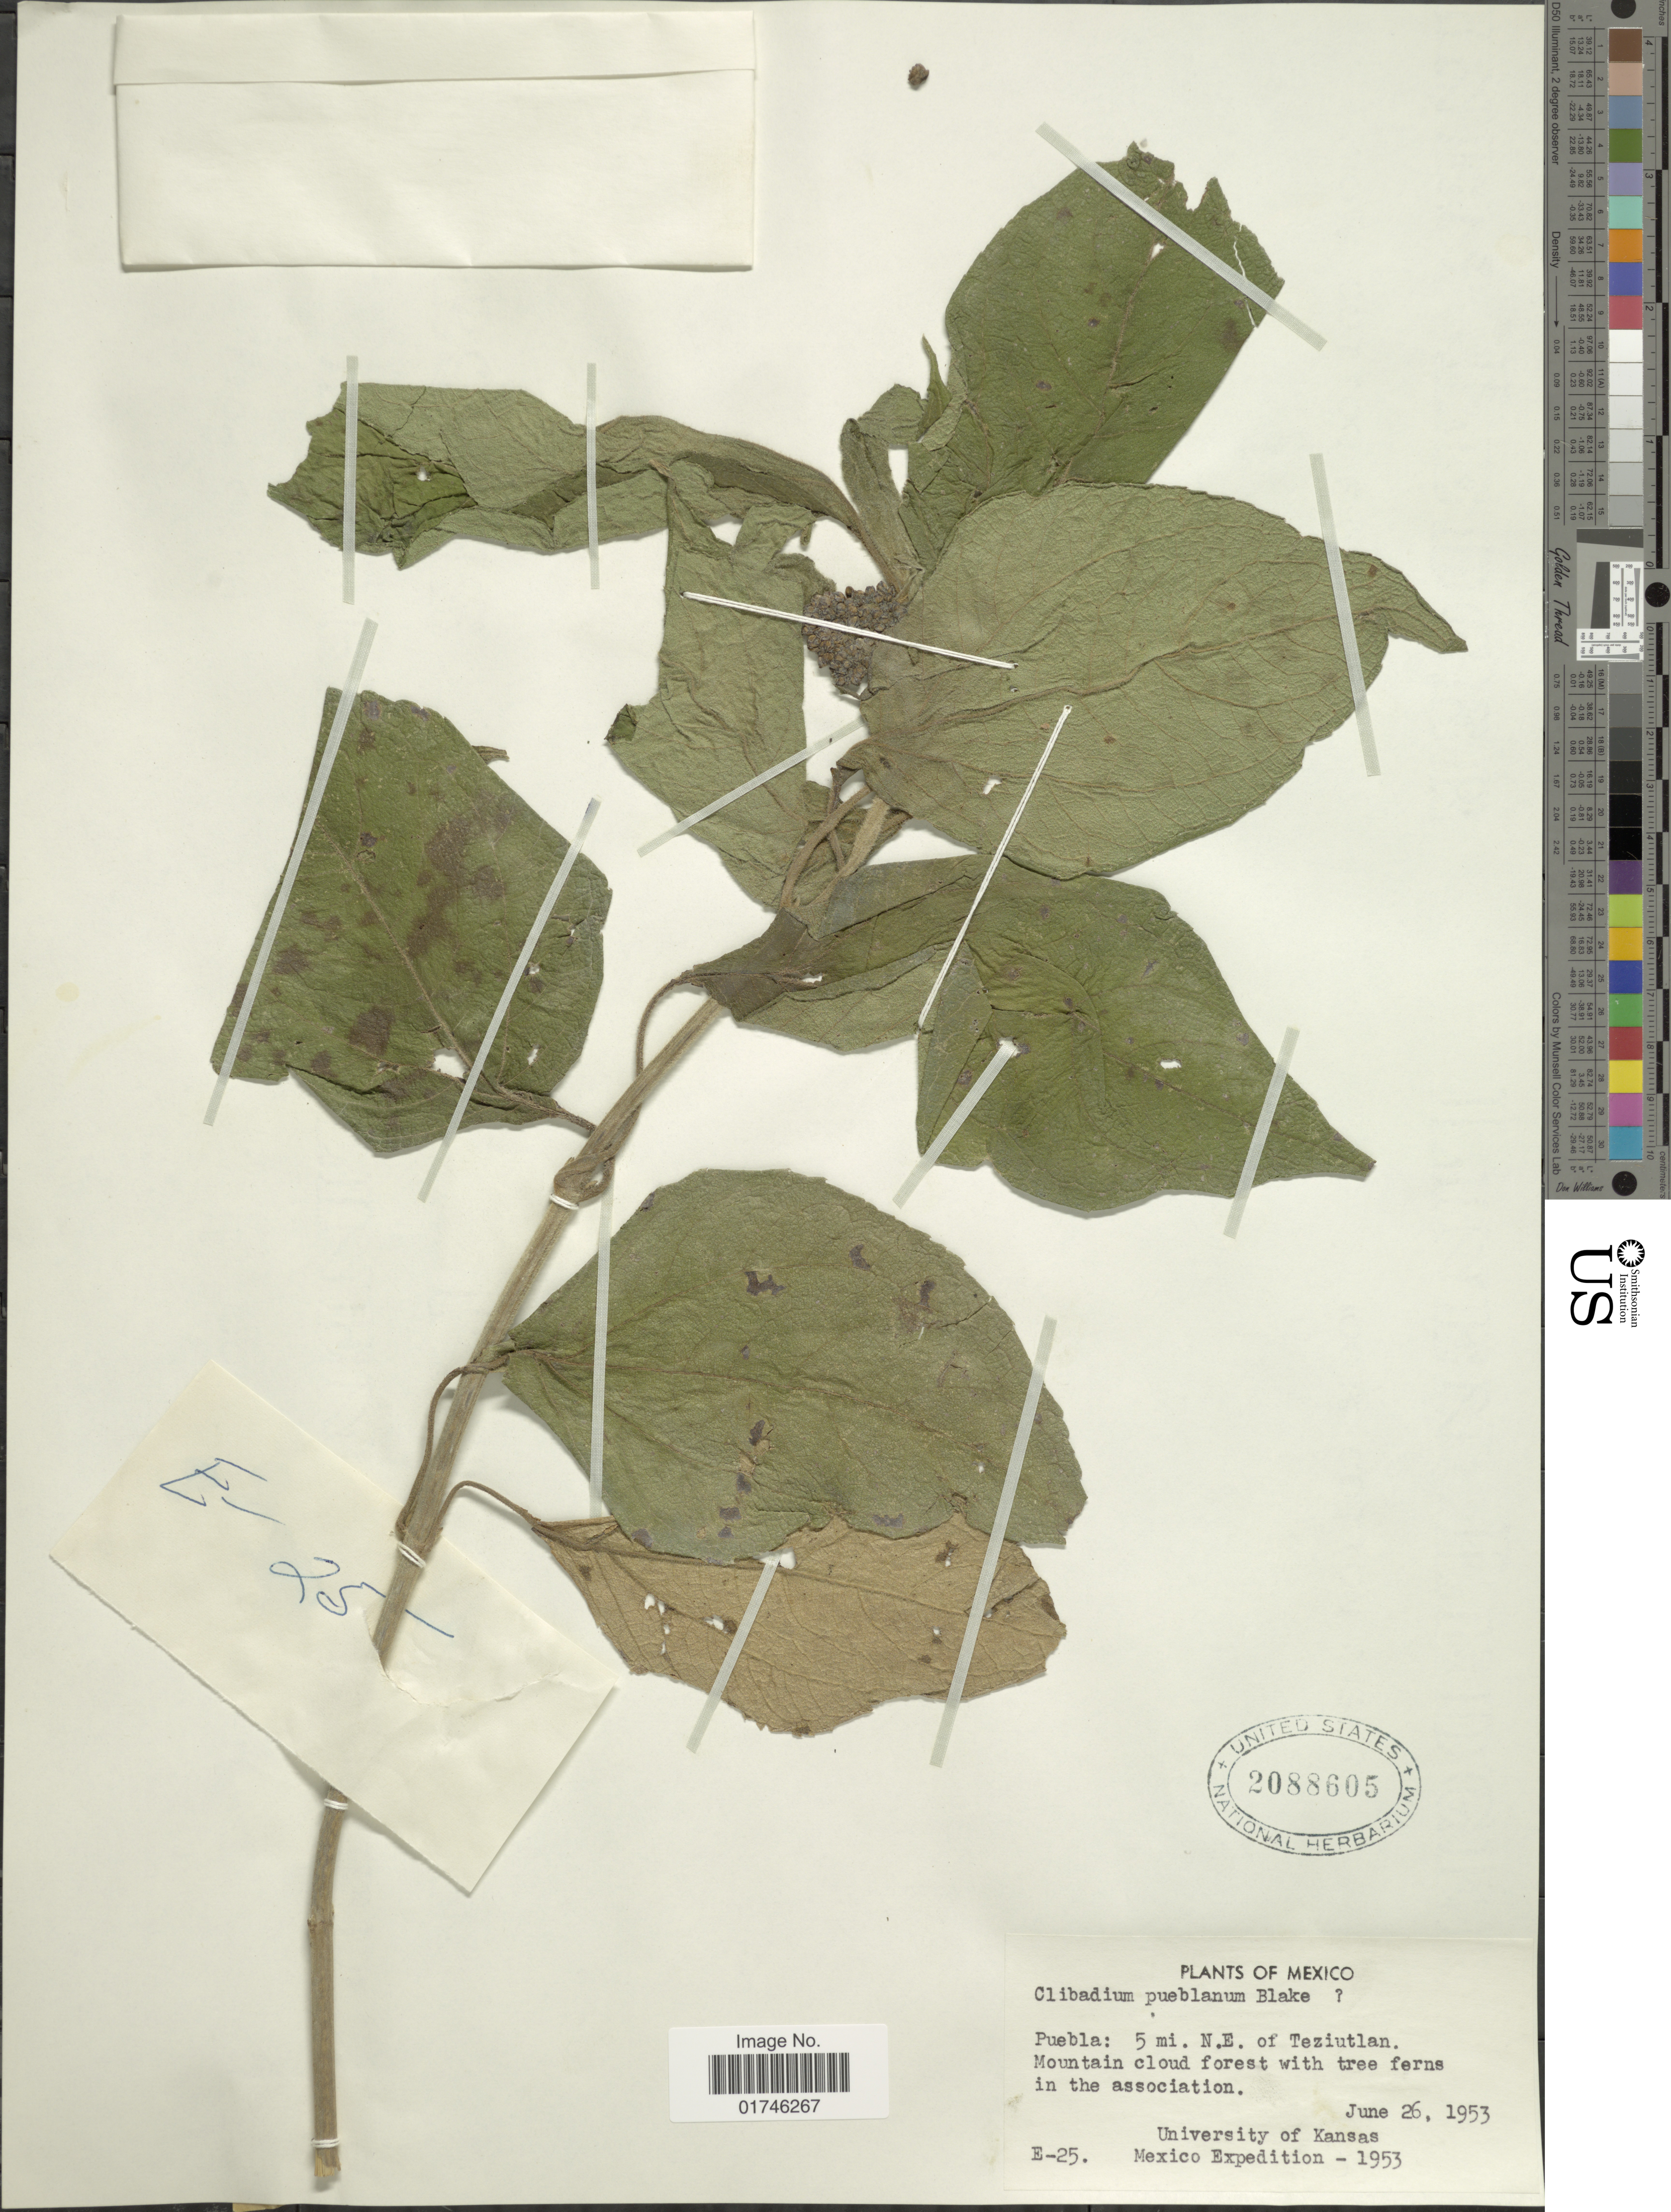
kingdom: Plantae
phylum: Tracheophyta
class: Magnoliopsida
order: Asterales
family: Asteraceae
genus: Clibadium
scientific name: Clibadium pueblanum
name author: S.F. Blake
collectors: University of Kansas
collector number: E-25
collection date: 1953-01-26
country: Mexico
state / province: Puebla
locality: Puebla: 5 mi. N.E. of Teziutlan Mountain cloud forest.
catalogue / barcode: US 2088605